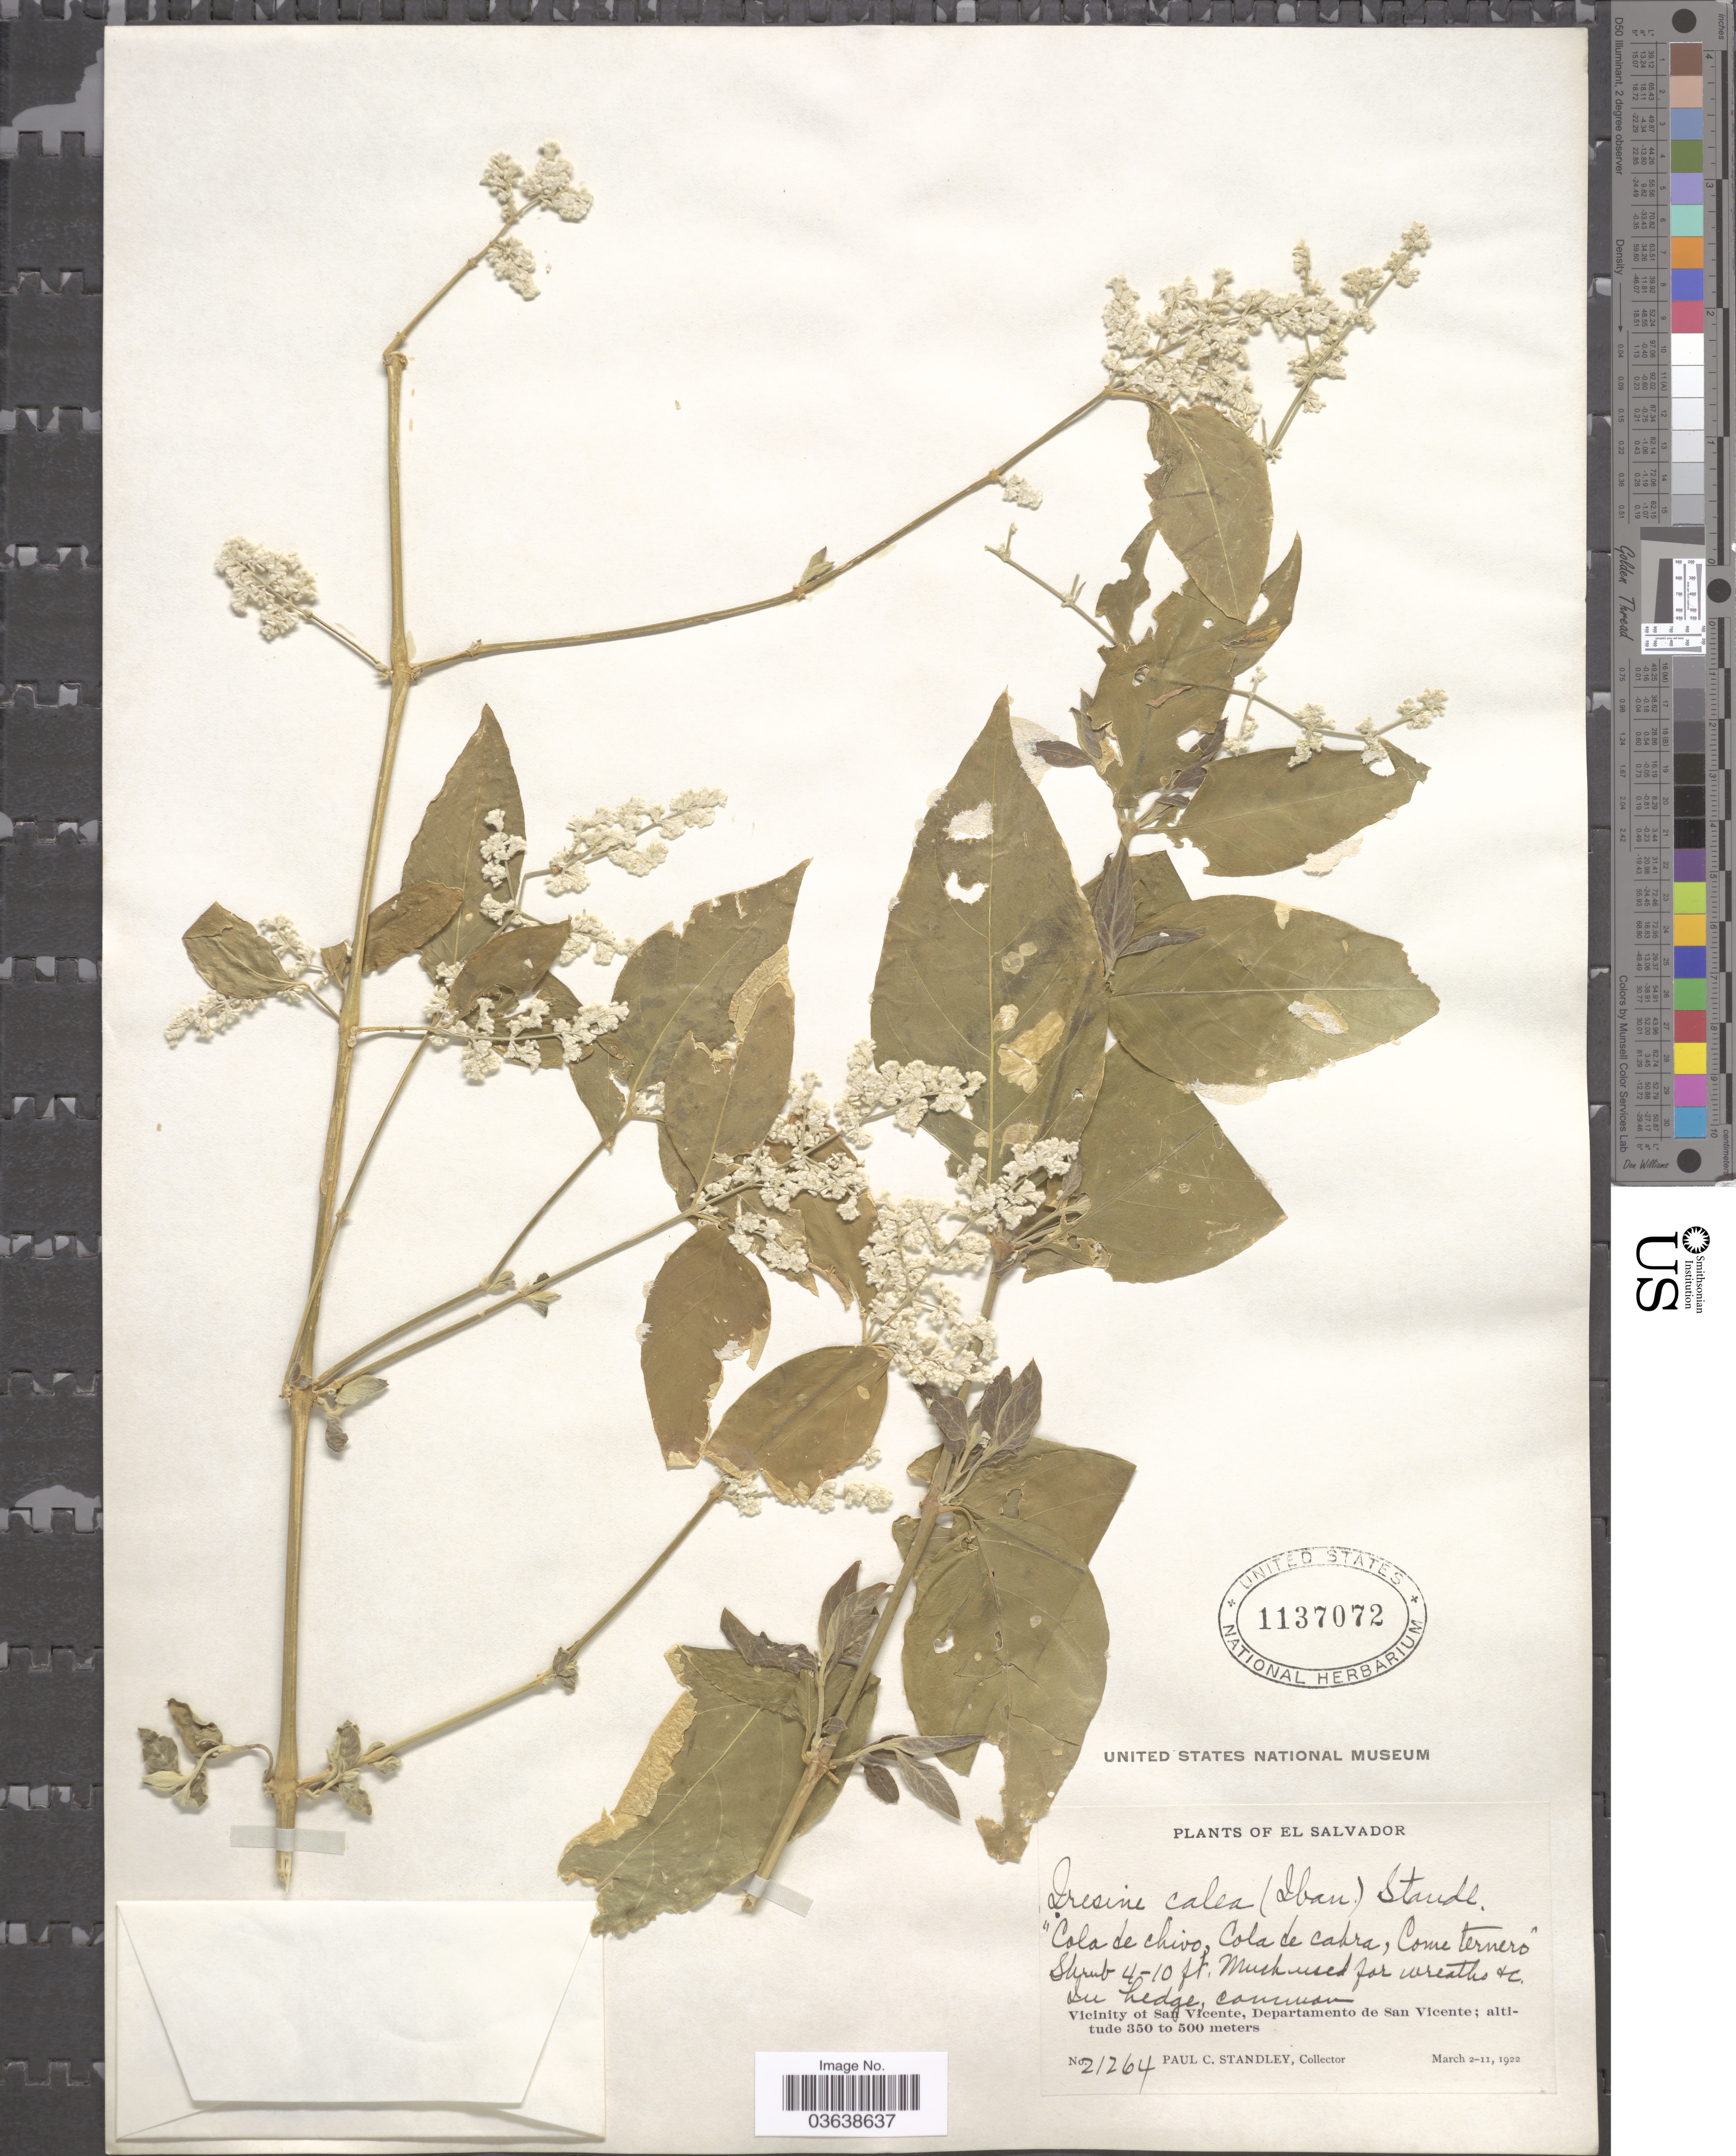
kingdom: Plantae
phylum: Tracheophyta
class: Magnoliopsida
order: Caryophyllales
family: Amaranthaceae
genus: Iresine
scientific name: Iresine calea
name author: (Ibáñez) Standl.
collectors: P. C. Standley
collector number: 21264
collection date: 1922-03-02/1922-03-11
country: El Salvador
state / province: San Vincente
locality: Vicinity of San Vicente, Departamento de San Vicente.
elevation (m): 350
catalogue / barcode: US 1137072